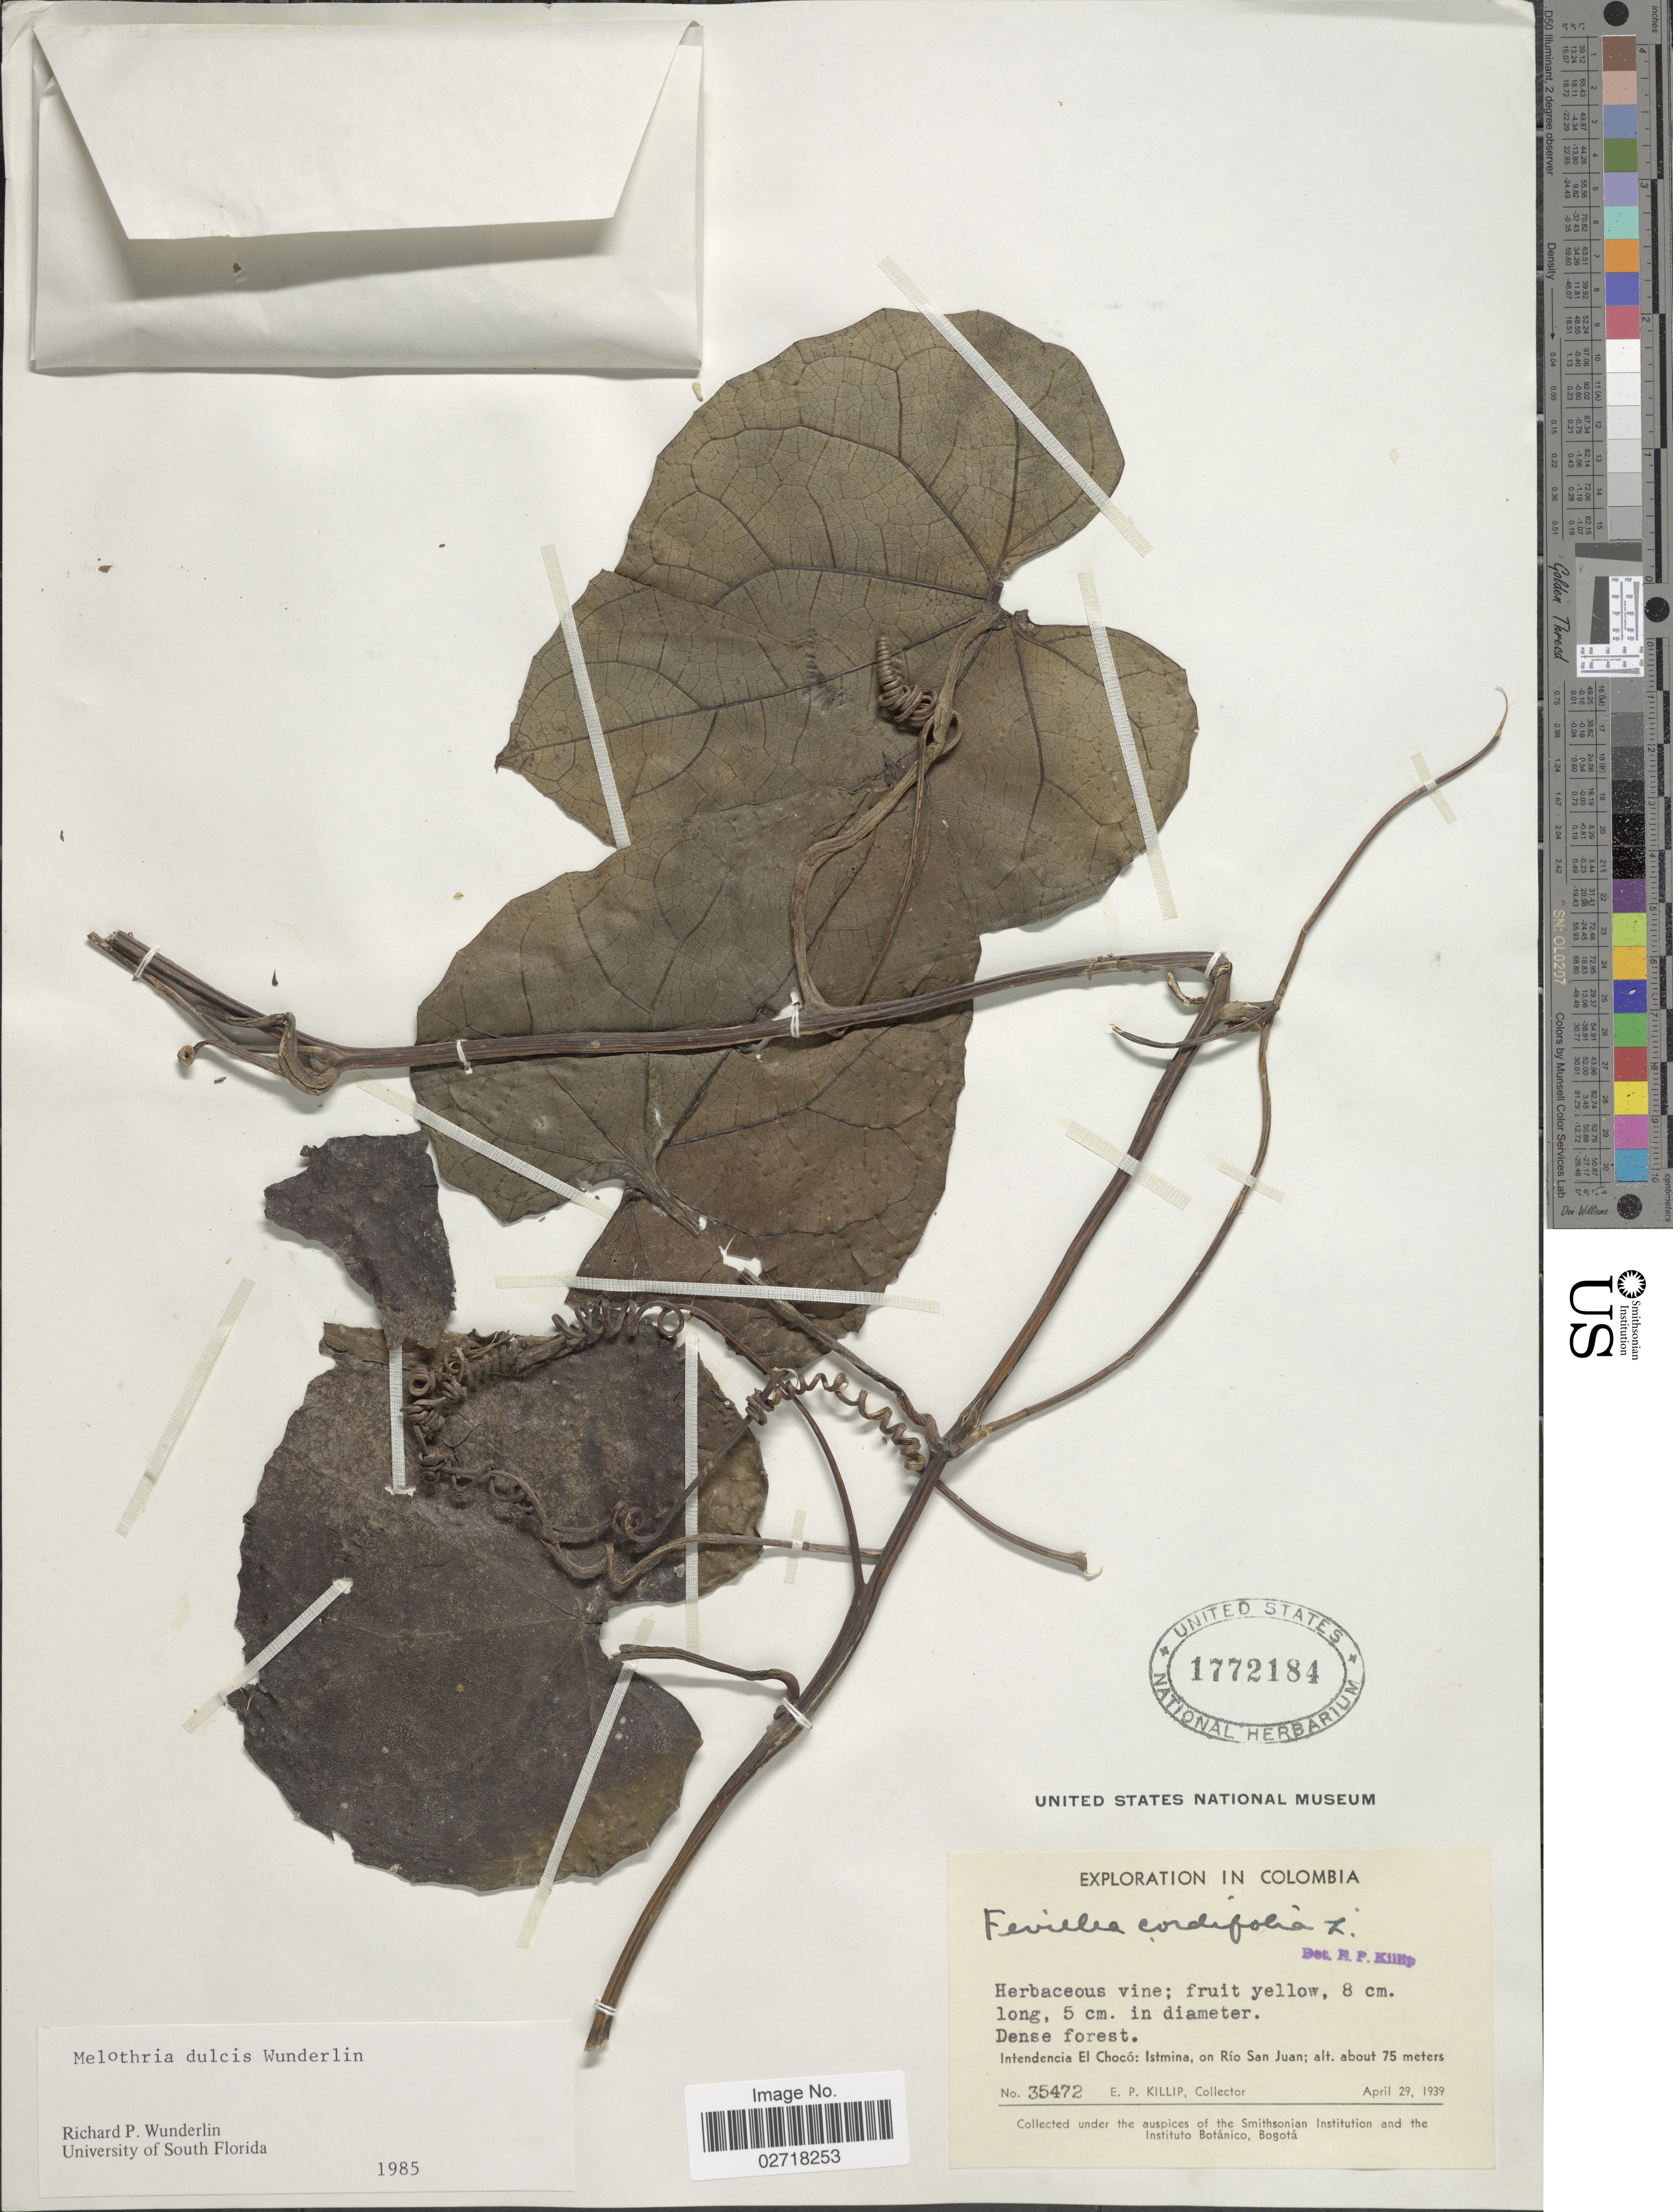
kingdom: Plantae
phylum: Tracheophyta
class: Magnoliopsida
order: Cucurbitales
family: Cucurbitaceae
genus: Melothria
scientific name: Melothria dulcis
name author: Wunderlin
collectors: E. P. Killip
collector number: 35472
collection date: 1939-04-29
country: Colombia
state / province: Chocó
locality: Intendencia El Chico, Istmina, on Rio San Juan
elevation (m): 75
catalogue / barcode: US 1772184